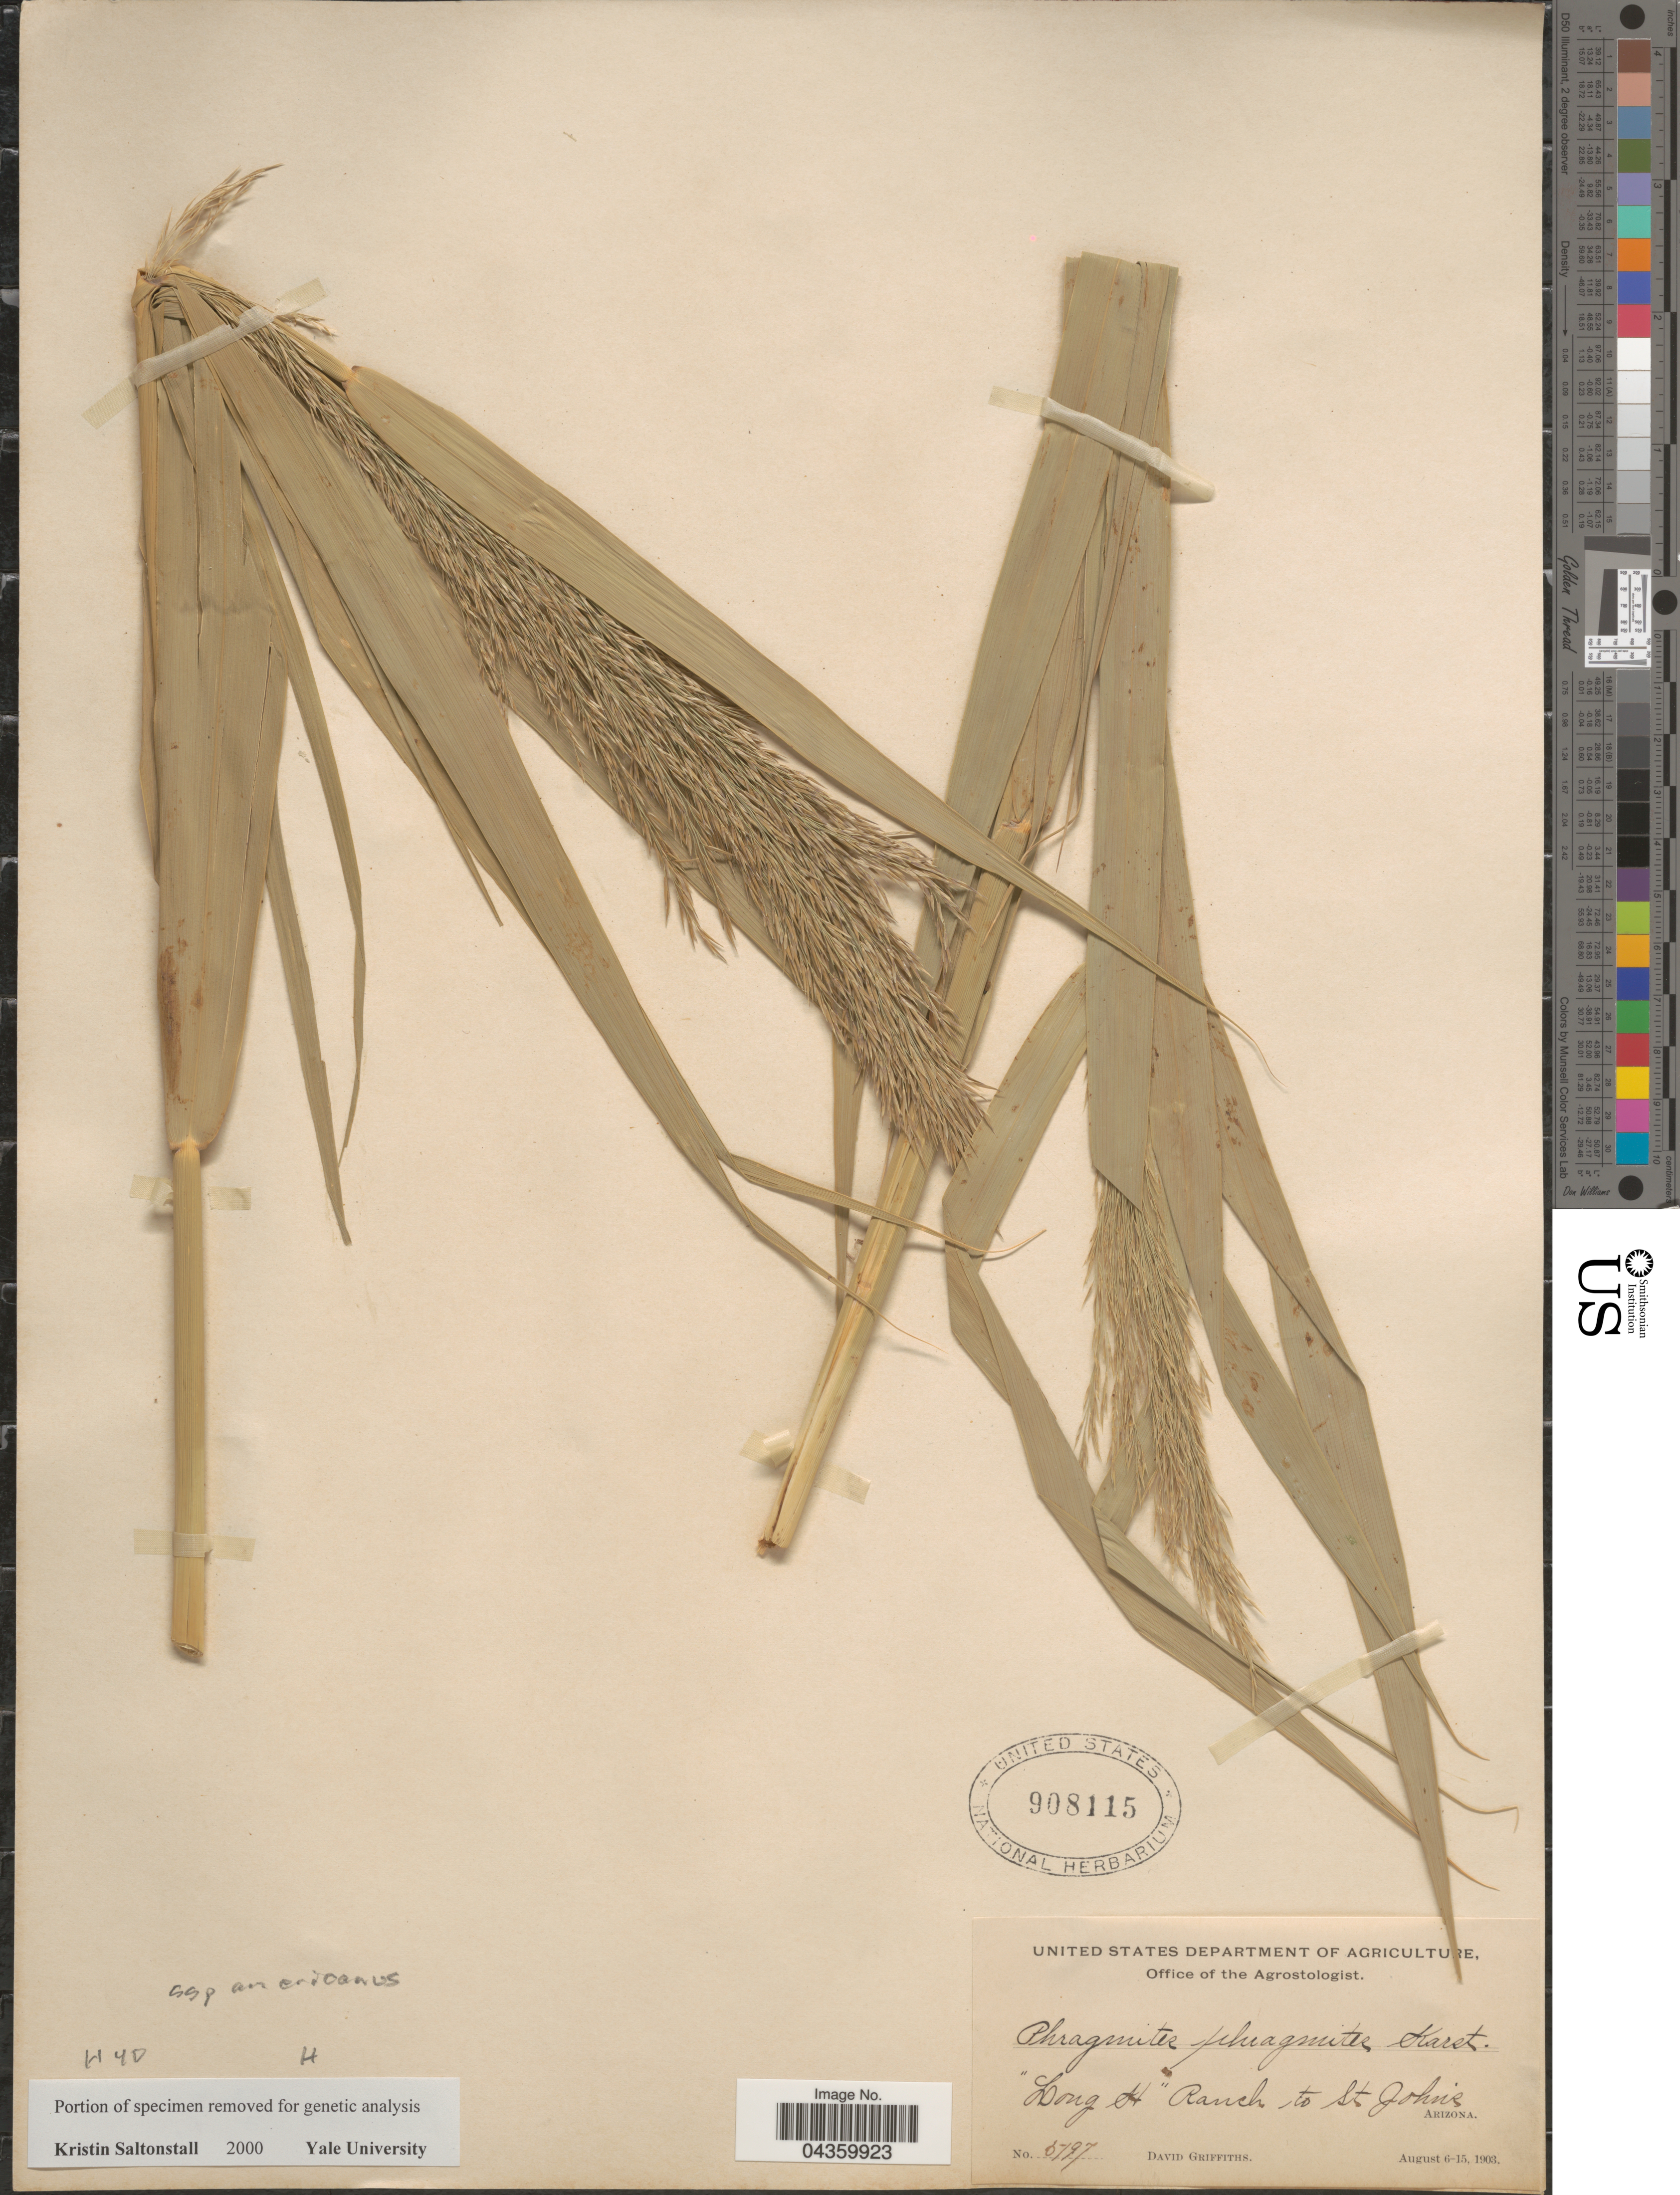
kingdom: Plantae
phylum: Tracheophyta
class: Liliopsida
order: Poales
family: Poaceae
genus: Phragmites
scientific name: Phragmites australis subsp. americanus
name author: Saltonstall & et al.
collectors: D. Griffiths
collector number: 5797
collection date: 1903-08-06/1903-08-15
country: United States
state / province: Arizona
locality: Long H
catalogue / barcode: US 908115